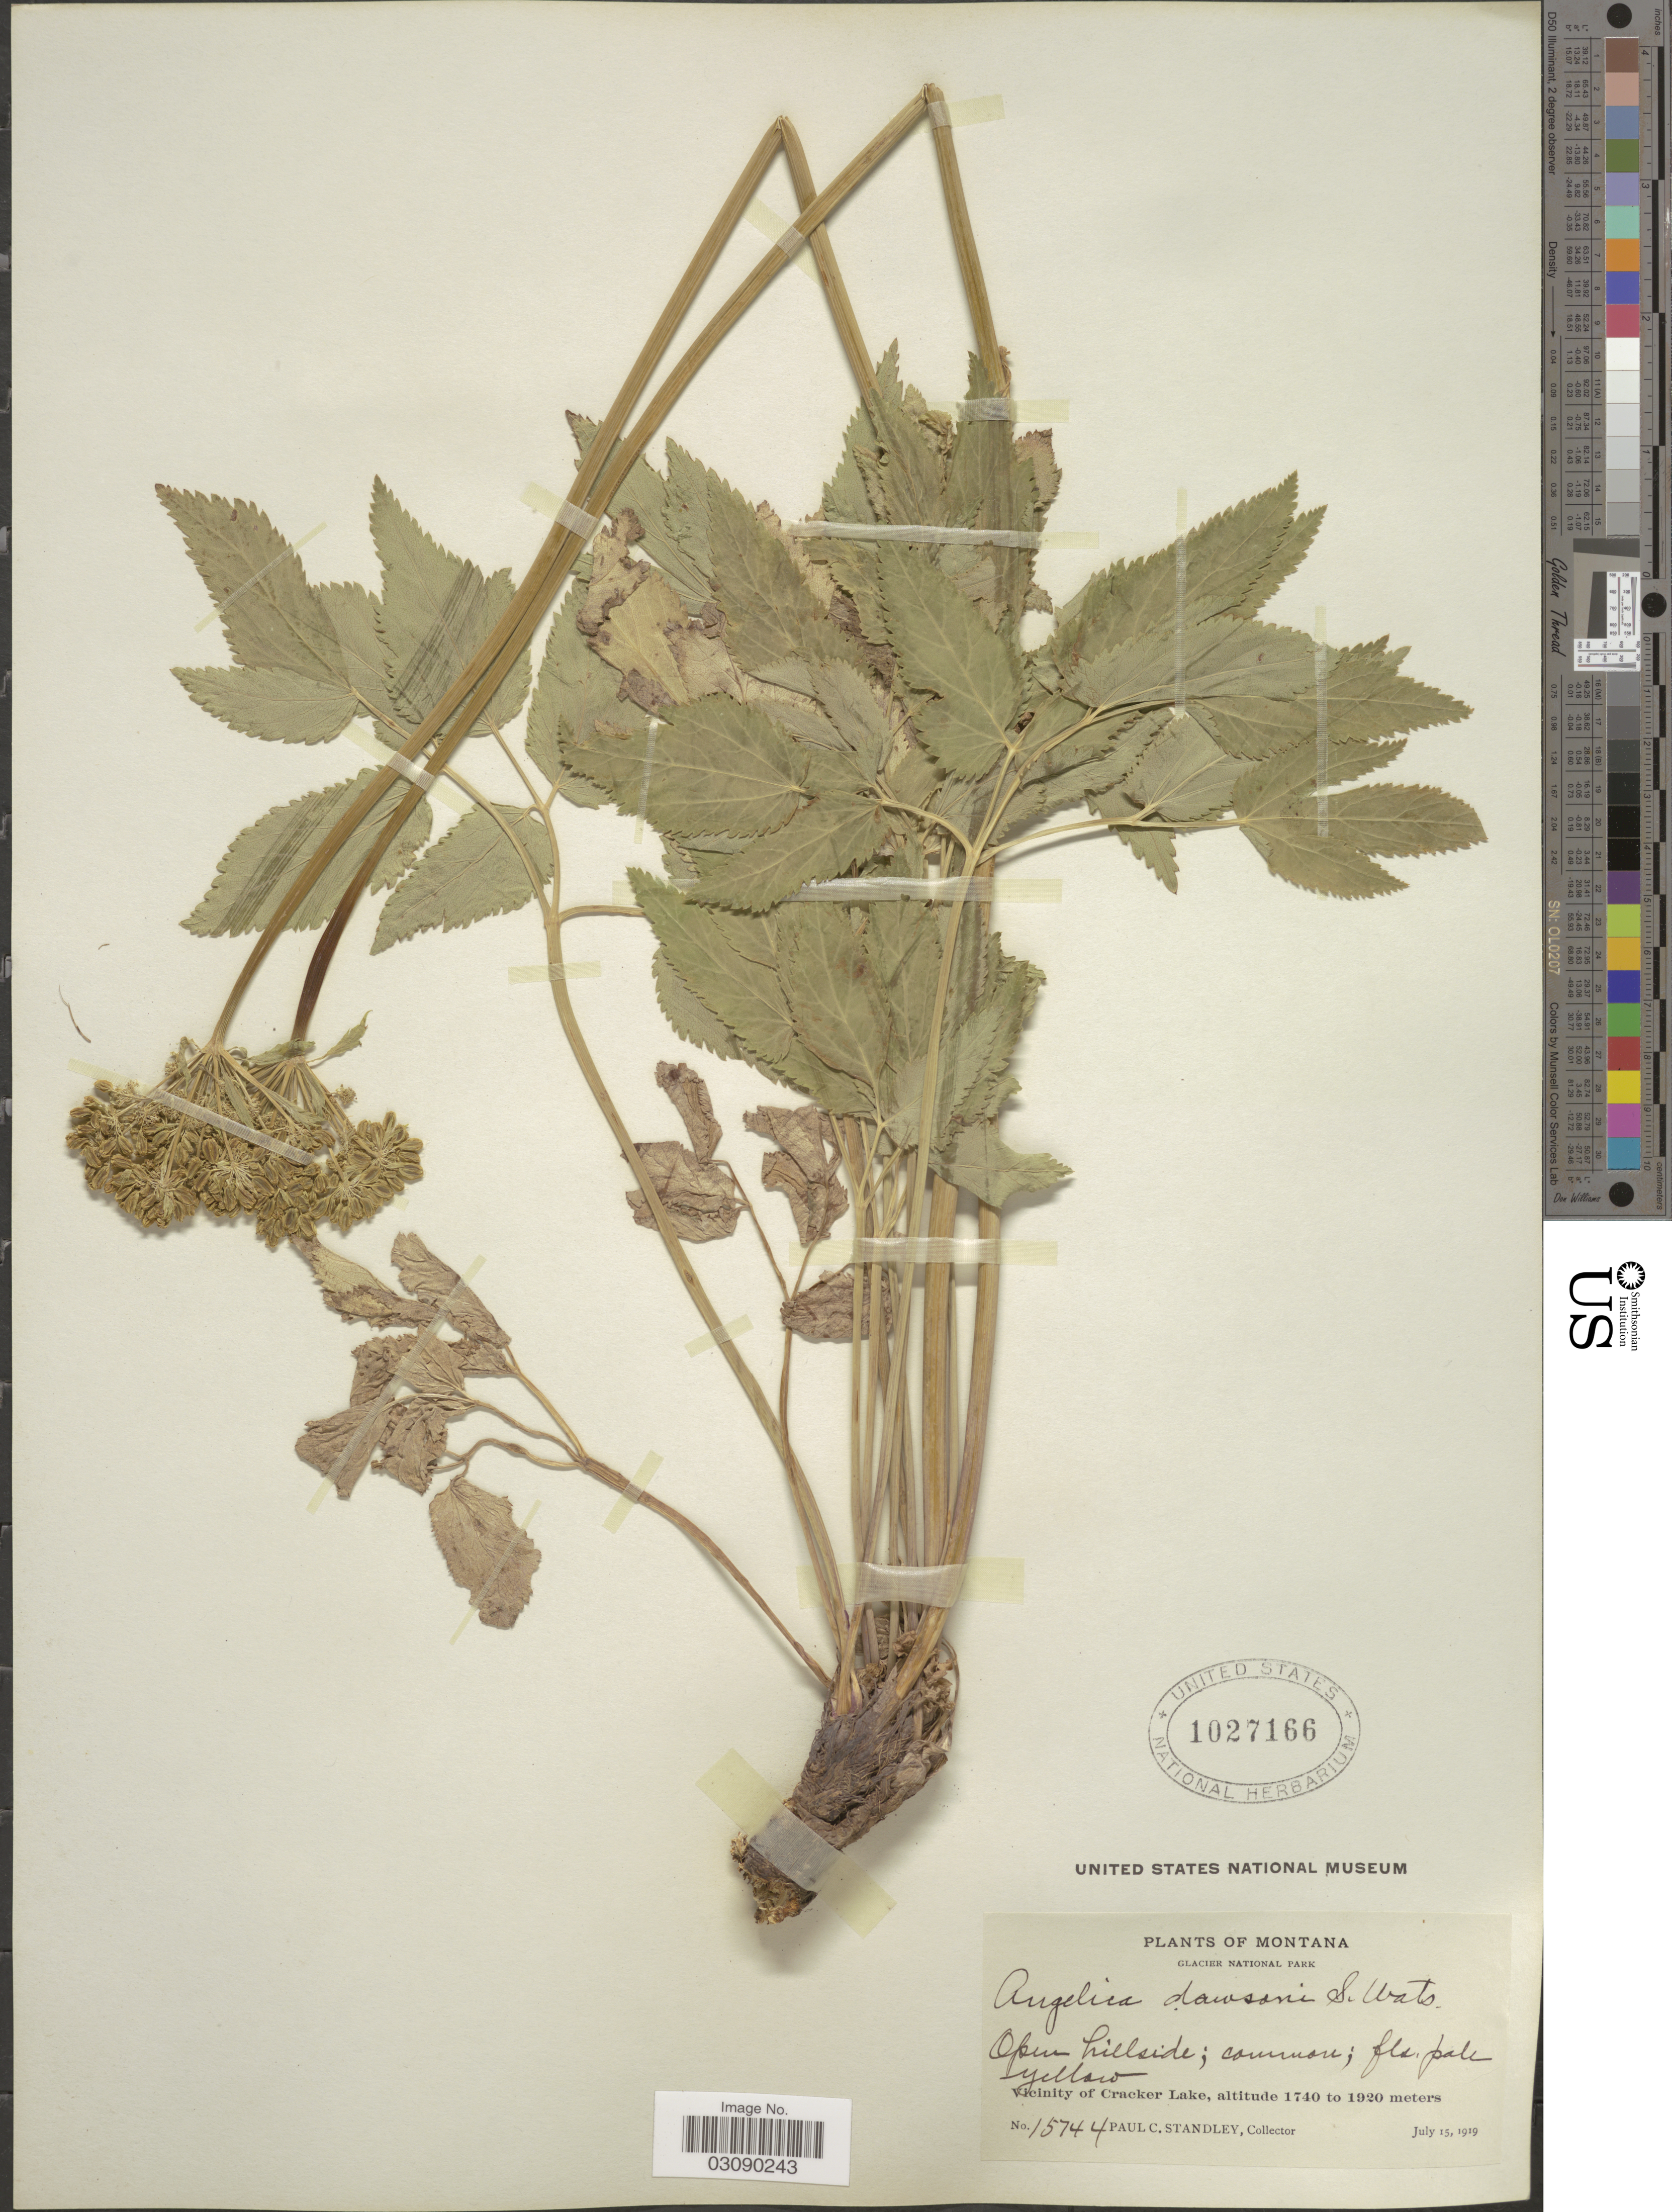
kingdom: Plantae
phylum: Tracheophyta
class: Magnoliopsida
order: Apiales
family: Apiaceae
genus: Angelica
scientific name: Angelica dawsonii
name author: S. Watson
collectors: P. C. Standley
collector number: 15744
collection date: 1919-07-15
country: United States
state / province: Montana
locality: Glacier National Park. Vicinity of Cracker Lake.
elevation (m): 1740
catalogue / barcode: US 1027166